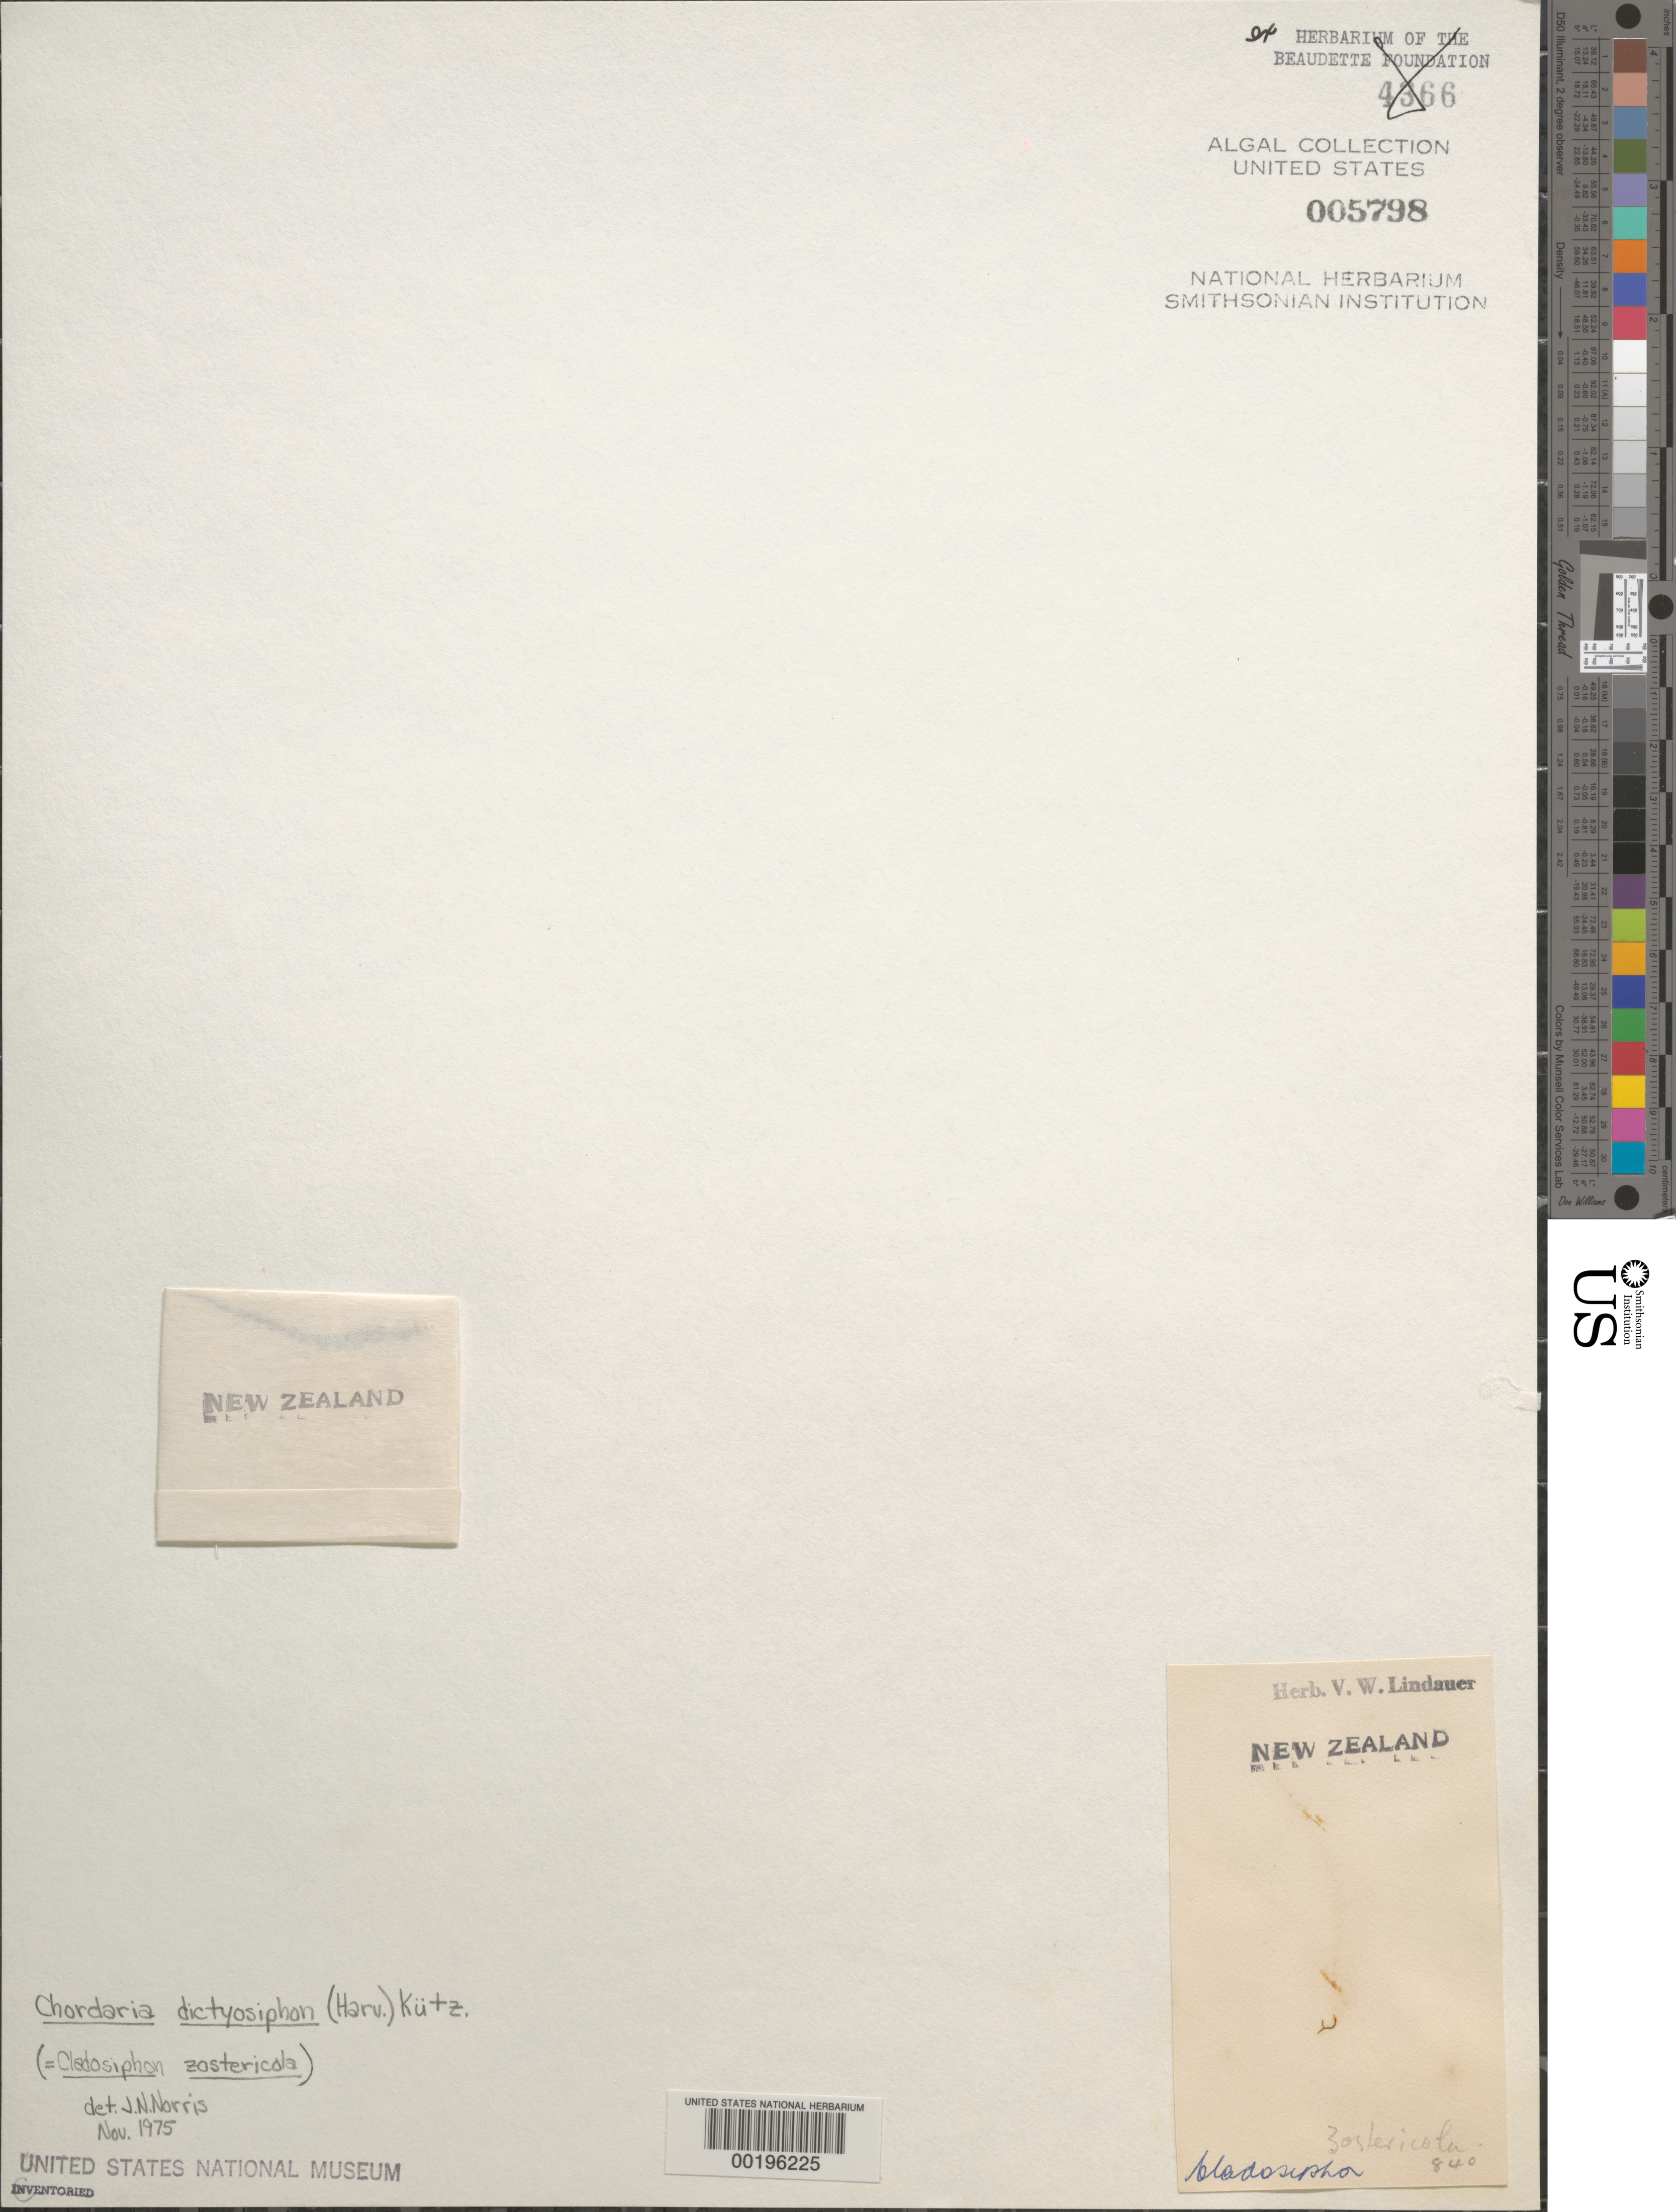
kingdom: Chromista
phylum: Ochrophyta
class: Phaeophyceae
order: Ectocarpales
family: Chordariaceae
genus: Chordaria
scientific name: Chordaria cladosiphon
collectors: V. Lindauer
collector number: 840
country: New Zealand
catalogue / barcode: US 5798